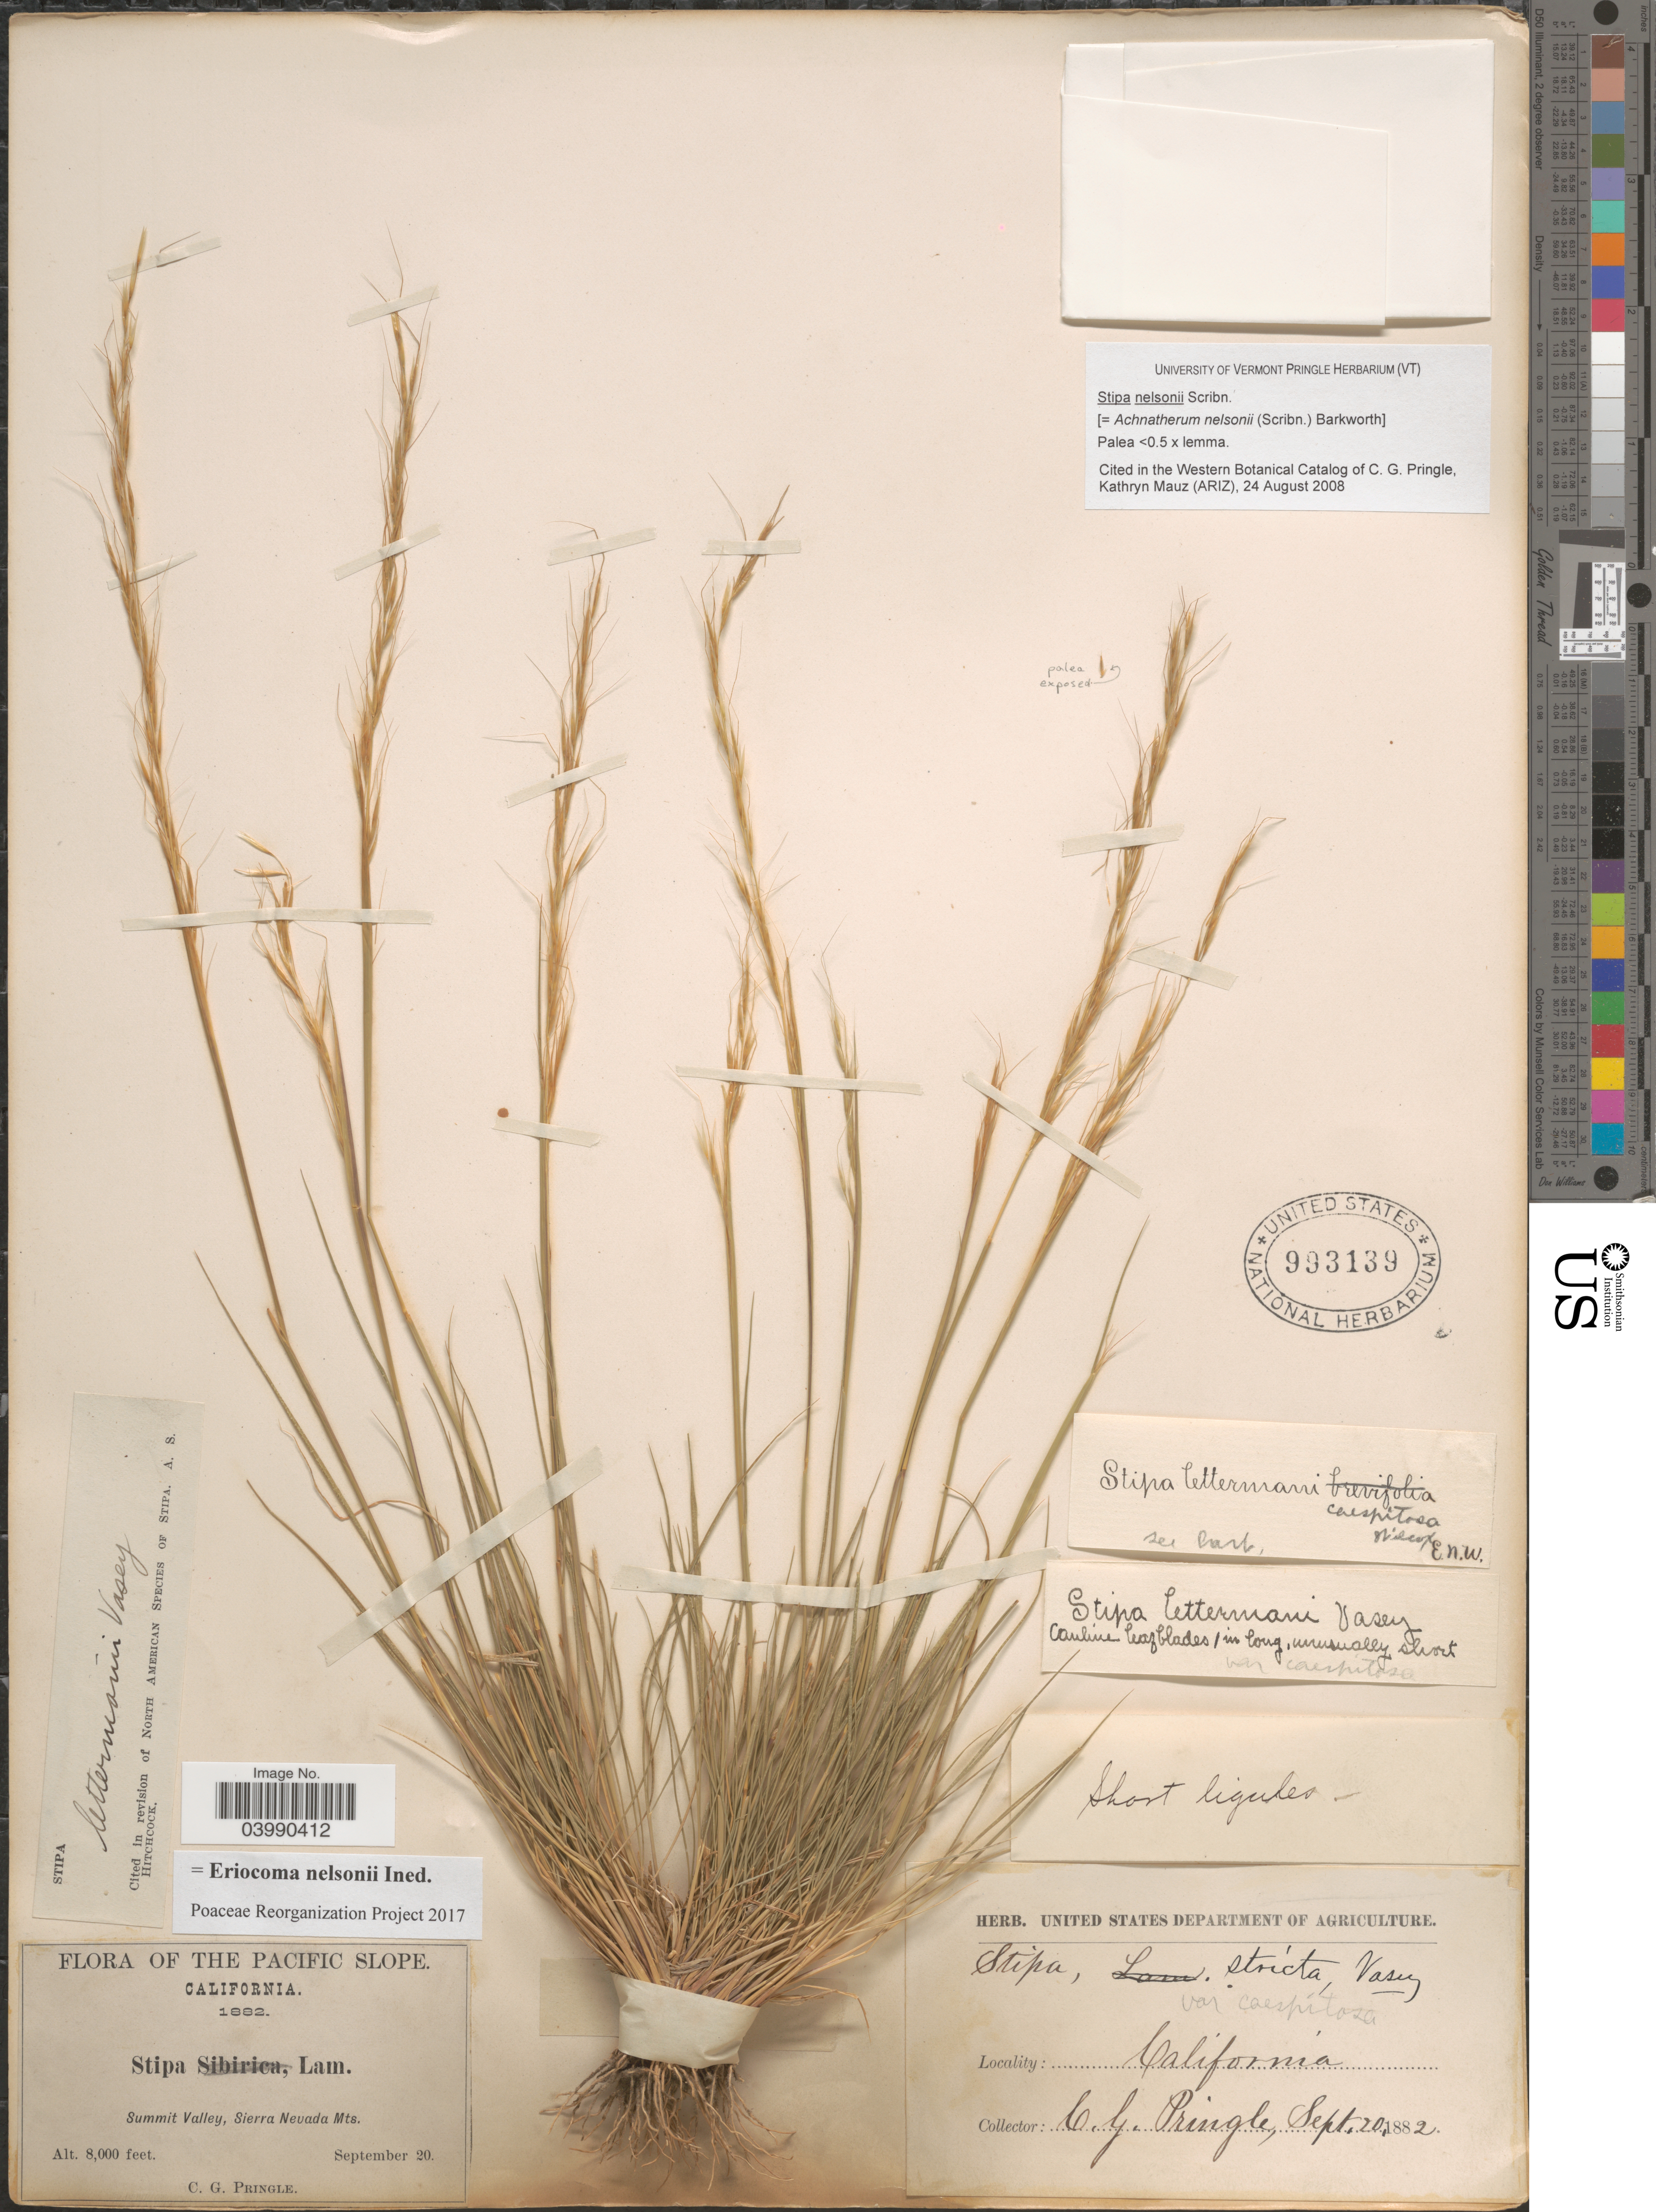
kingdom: Plantae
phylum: Tracheophyta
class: Liliopsida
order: Poales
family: Poaceae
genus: Eriocoma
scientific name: Eriocoma nelsonii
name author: (Scribn.) Romasch.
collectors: C. G. Pringle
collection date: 1882-09-20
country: United States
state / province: California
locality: The Pacific Slope. Summit Valley, Sierra Nevada Mts.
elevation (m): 2438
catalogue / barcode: US 993139